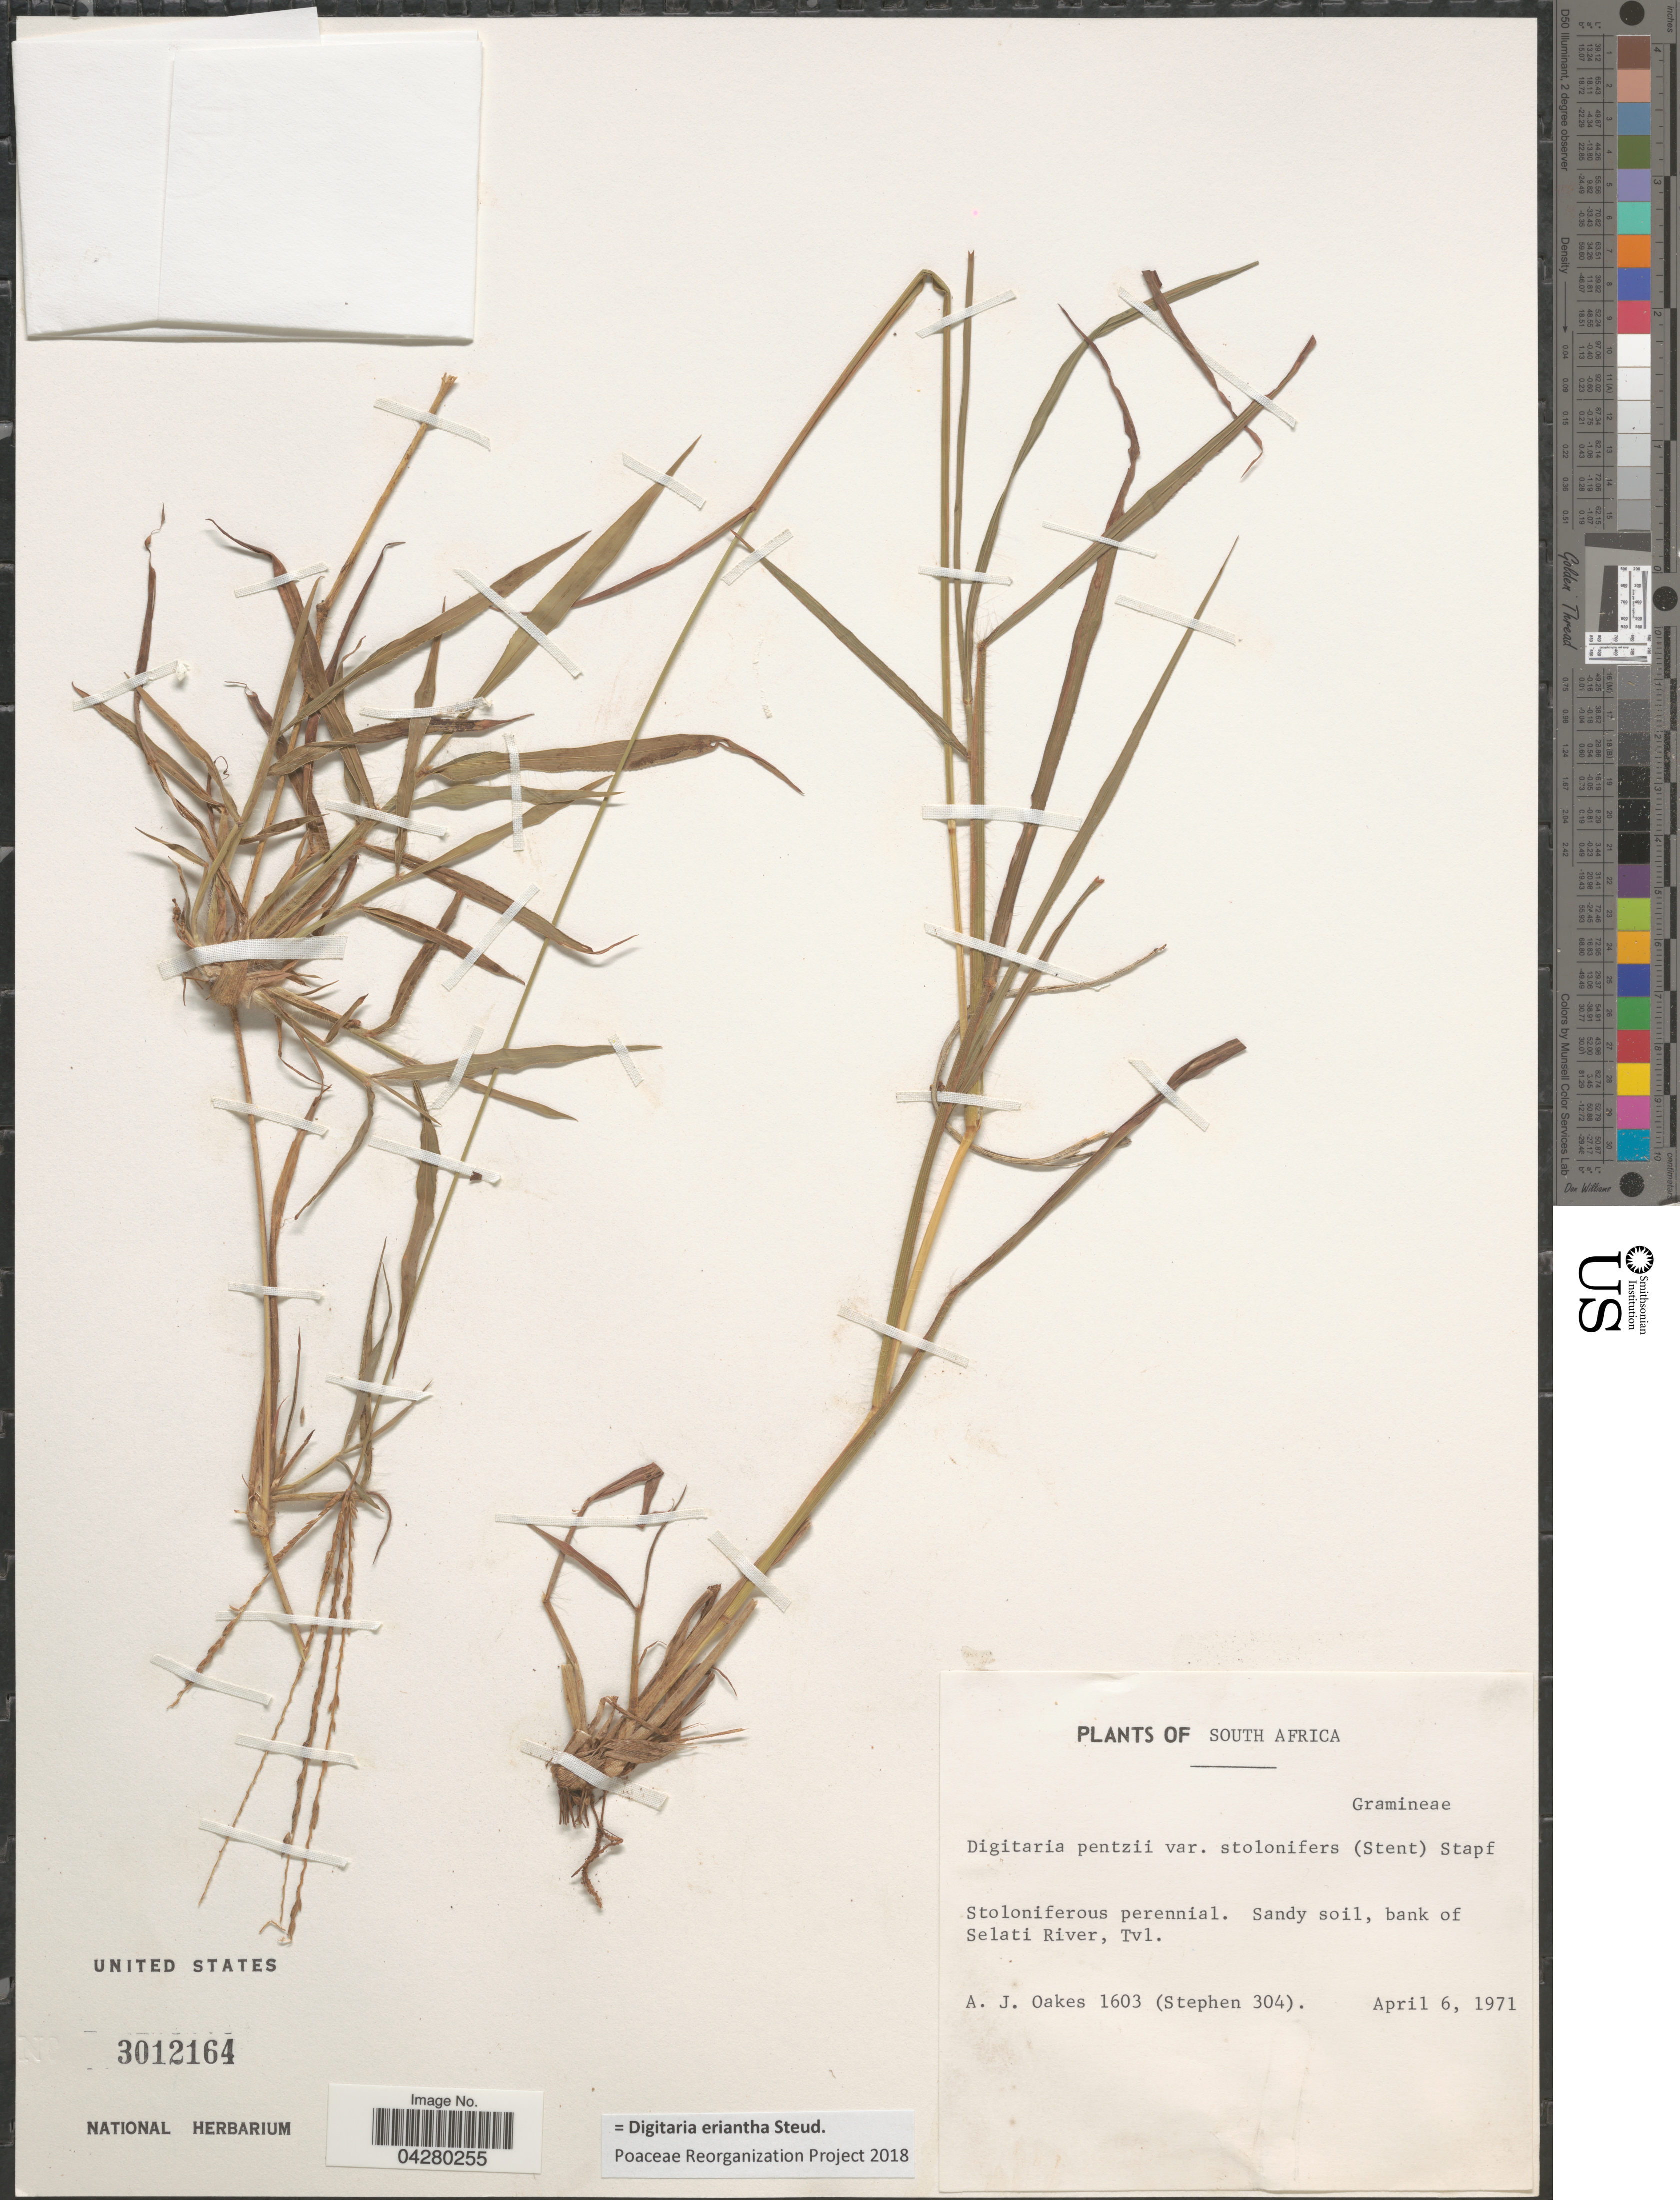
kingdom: Plantae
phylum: Tracheophyta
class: Liliopsida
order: Poales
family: Poaceae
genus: Digitaria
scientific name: Digitaria eriantha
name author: Steud.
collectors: A. Oakes & Stephen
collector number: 1603/304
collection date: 1971-04-06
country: South Africa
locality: Sandy soil, bank of Selati River, Tvl.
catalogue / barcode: US 3012164